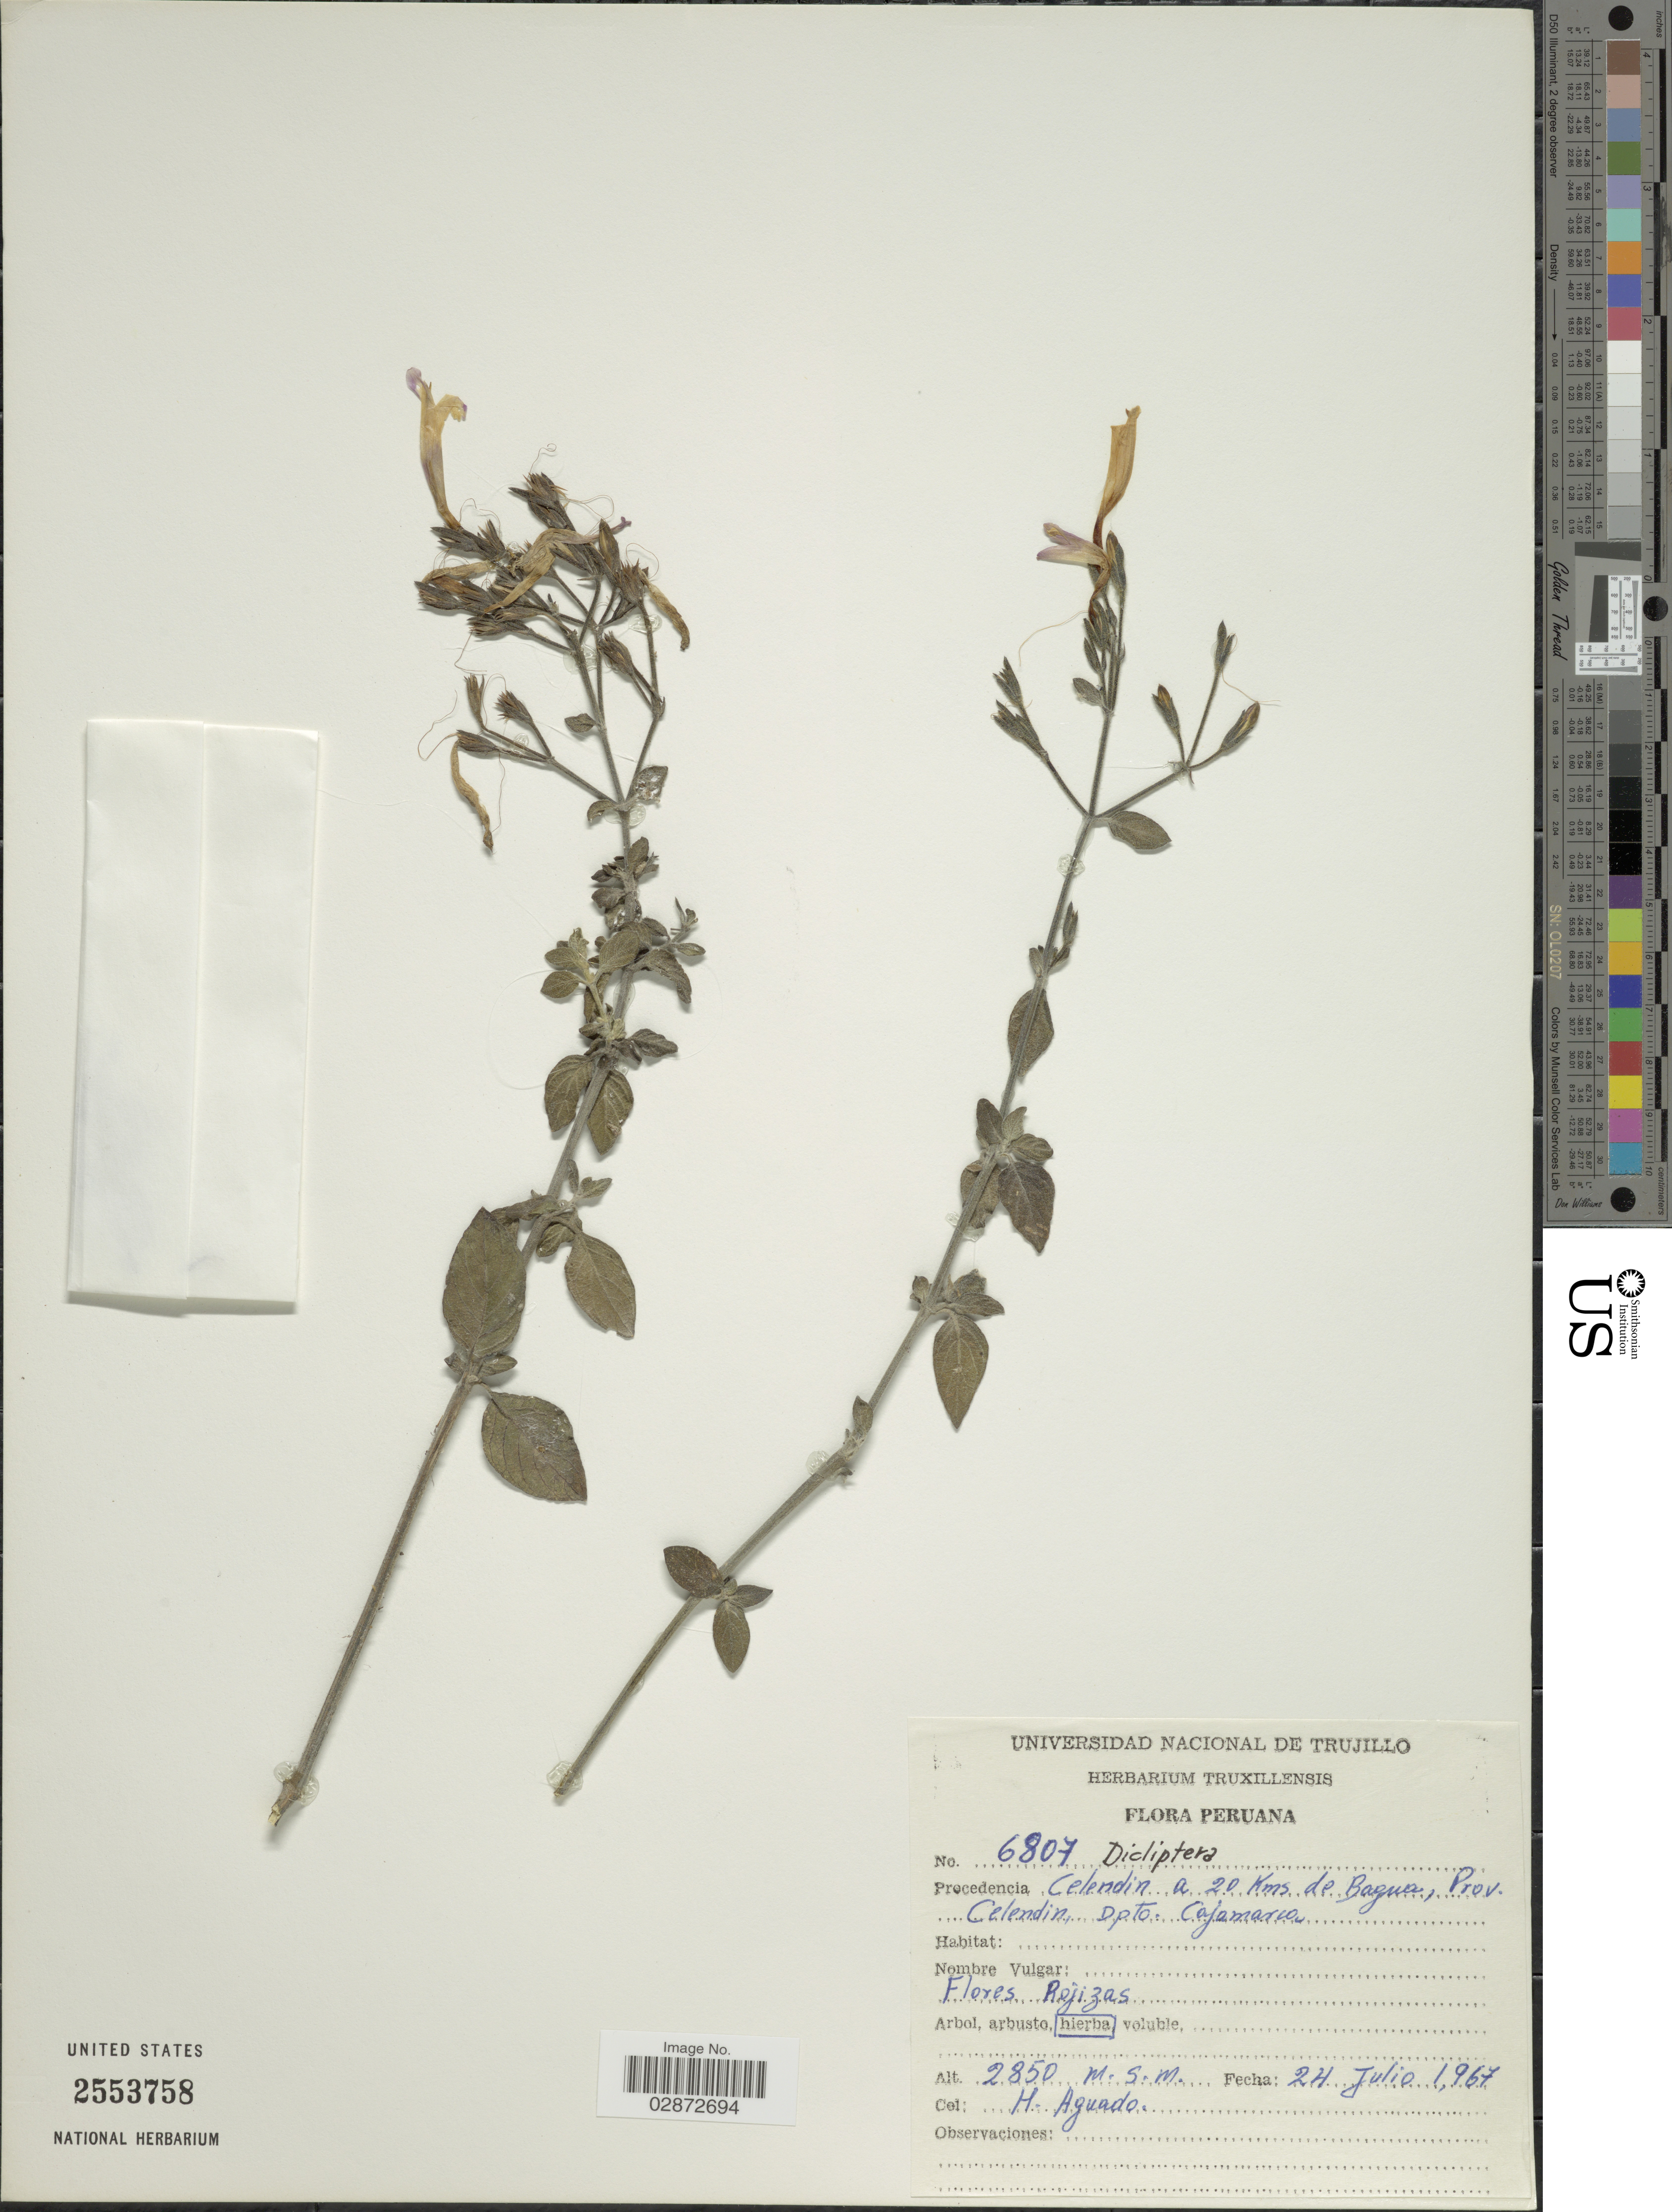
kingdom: Plantae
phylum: Tracheophyta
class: Magnoliopsida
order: Lamiales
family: Acanthaceae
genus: Dicliptera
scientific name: Dicliptera sp.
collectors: H. Aguado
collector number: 6807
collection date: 1967-07-24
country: Peru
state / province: Cajamarca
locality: Procedencia Celendin a 20 Kms de Bagua, Prov. Celendin. Dpto. Cajamarca.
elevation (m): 2850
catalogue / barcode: US 2553758